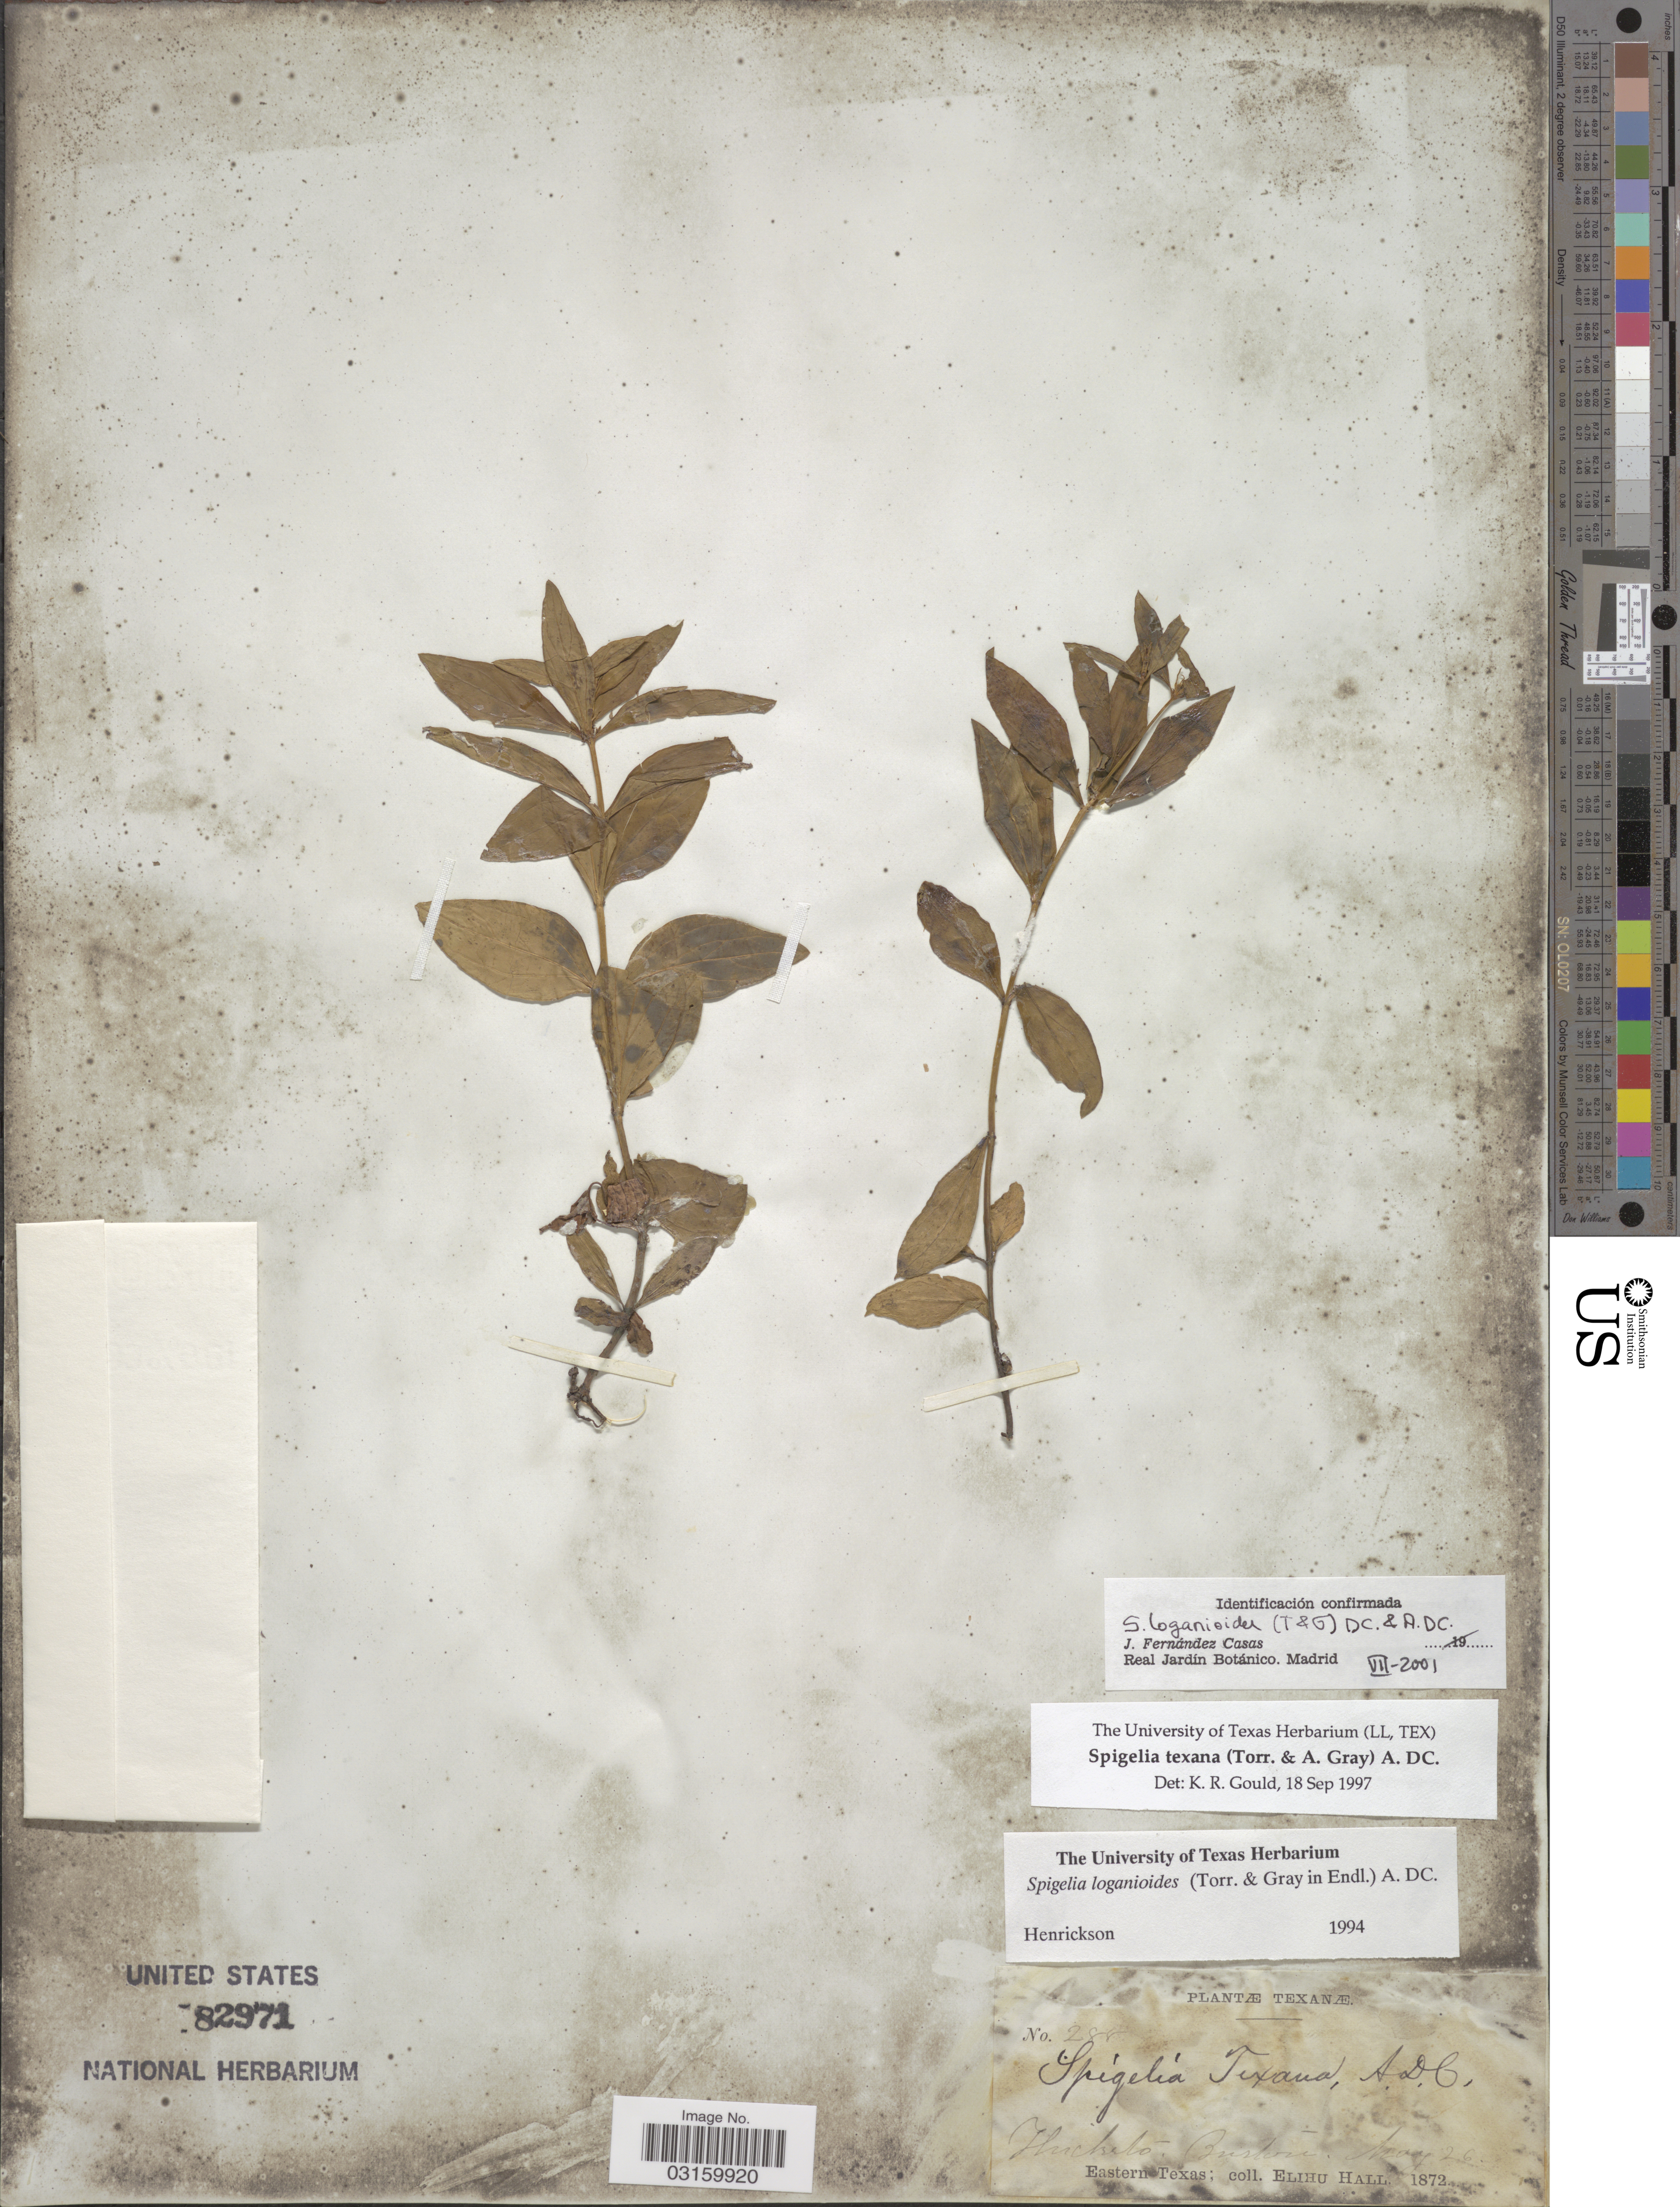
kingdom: Plantae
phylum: Tracheophyta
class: Magnoliopsida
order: Gentianales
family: Loganiaceae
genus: Spigelia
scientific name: Spigelia texana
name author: (Torr. & A. Gray) A. DC.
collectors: E. Hall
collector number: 288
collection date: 1872-05-26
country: United States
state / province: Texas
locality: Wichita, Houston, Eastern Texas.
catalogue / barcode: US 82971